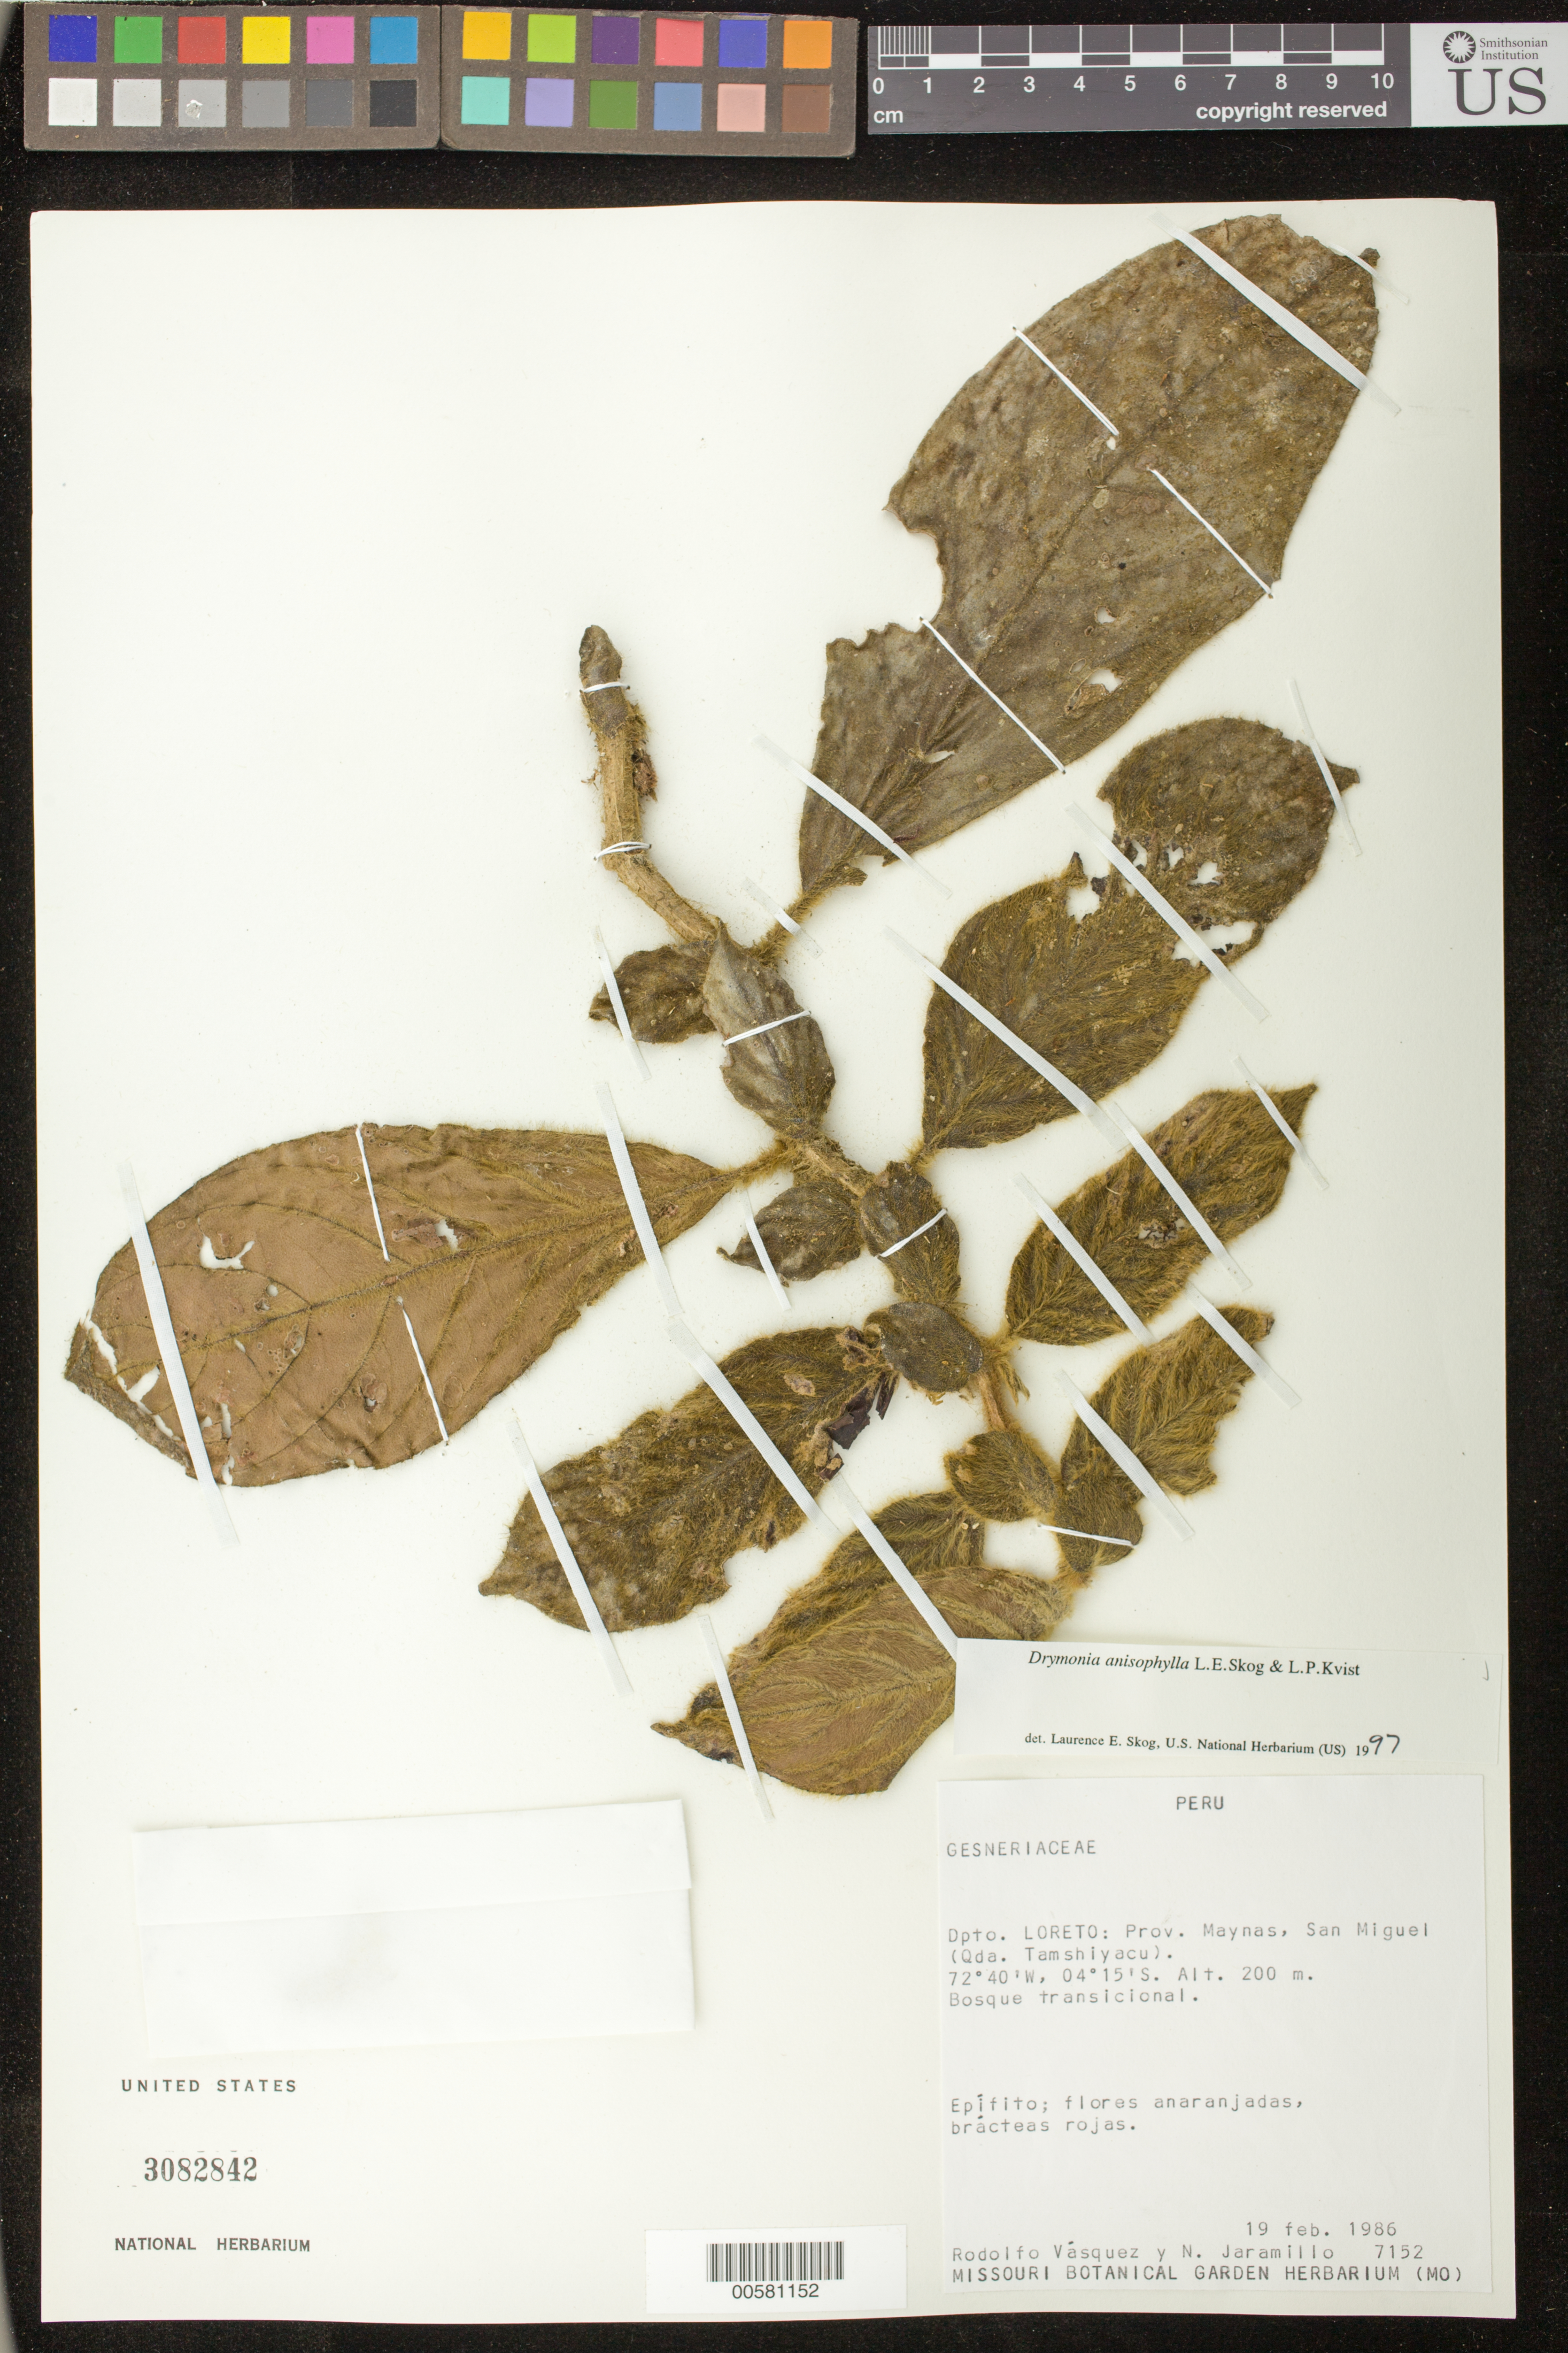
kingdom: Plantae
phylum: Tracheophyta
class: Magnoliopsida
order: Lamiales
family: Gesneriaceae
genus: Drymonia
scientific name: Drymonia anisophylla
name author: L.E. Skog & L.P. Kvist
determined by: Skog, Laurence E.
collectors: R. Vásquez & N. Jaramillo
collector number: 7152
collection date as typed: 19 Feb 1986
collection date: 1986-02-19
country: Peru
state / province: Loreto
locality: Prov. Maynas; San Miguel (Qda. Tamshiyacu)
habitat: Bosque transicional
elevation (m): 200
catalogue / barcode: US 3082842